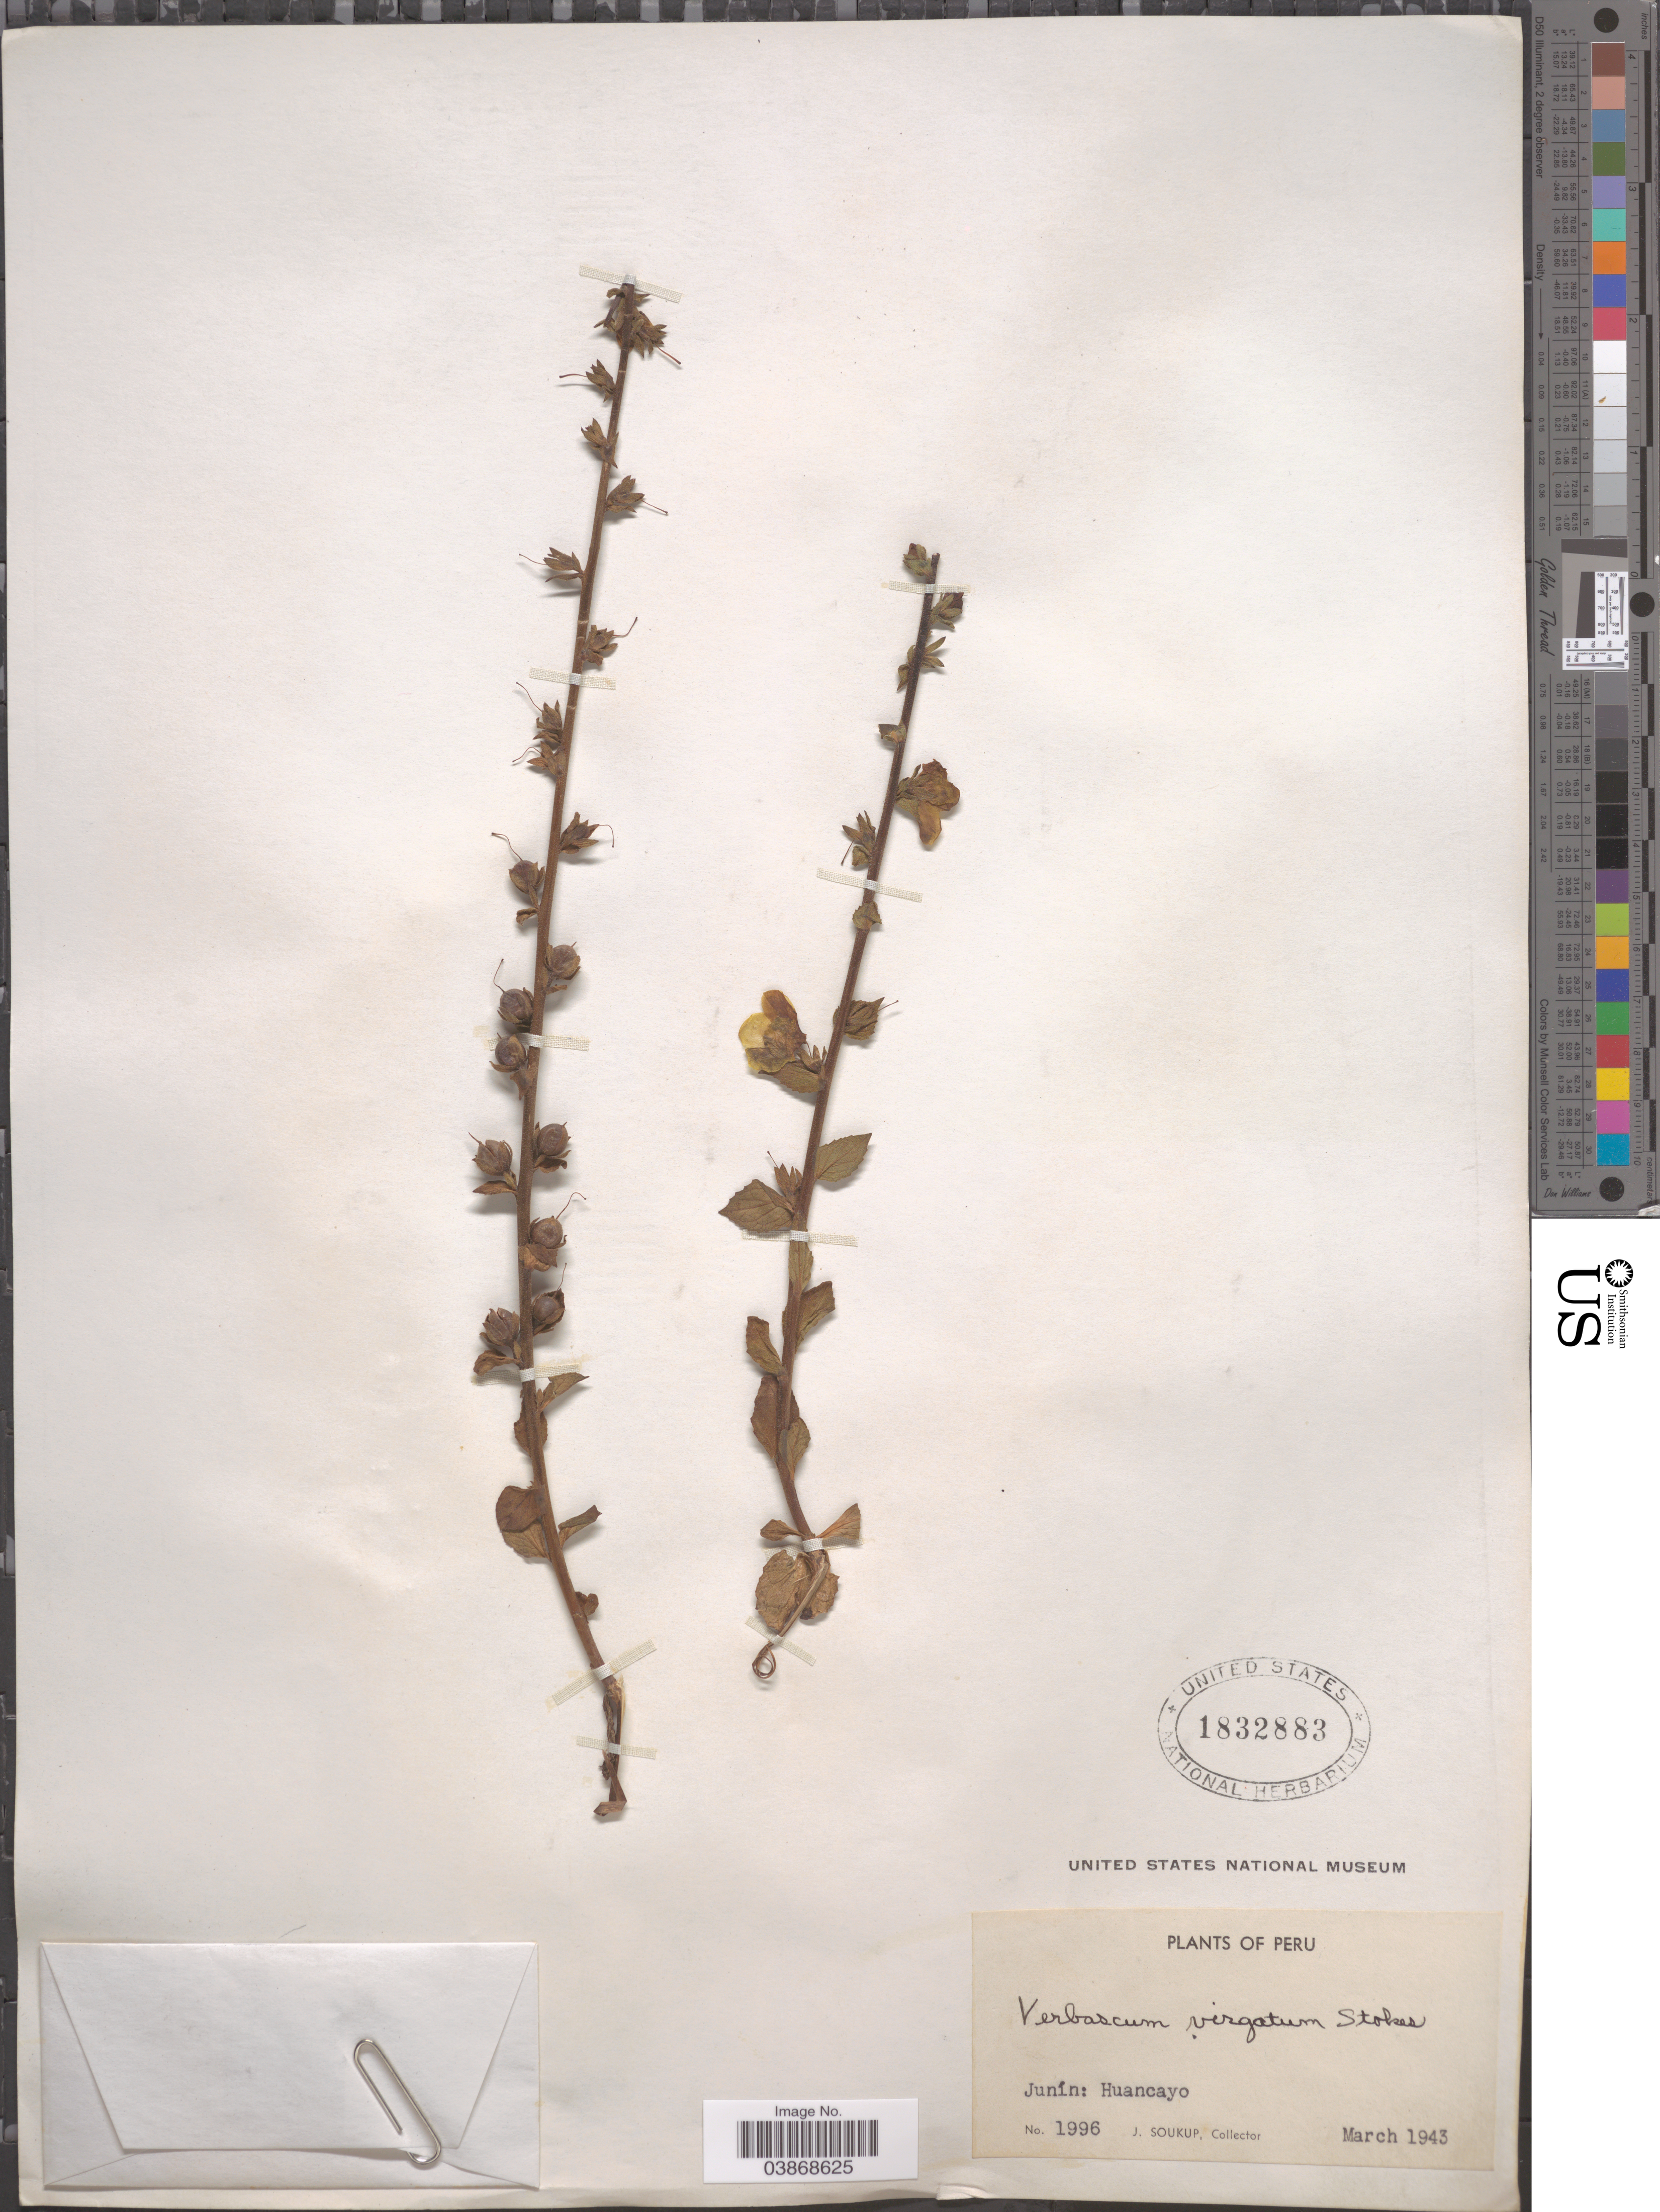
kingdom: Plantae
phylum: Tracheophyta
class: Magnoliopsida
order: Lamiales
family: Scrophulariaceae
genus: Verbascum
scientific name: Verbascum virgatum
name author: Stokes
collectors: J. Soukup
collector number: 1996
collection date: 1943-03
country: Peru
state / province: Junín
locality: Huancayo.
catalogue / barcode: US 1832883